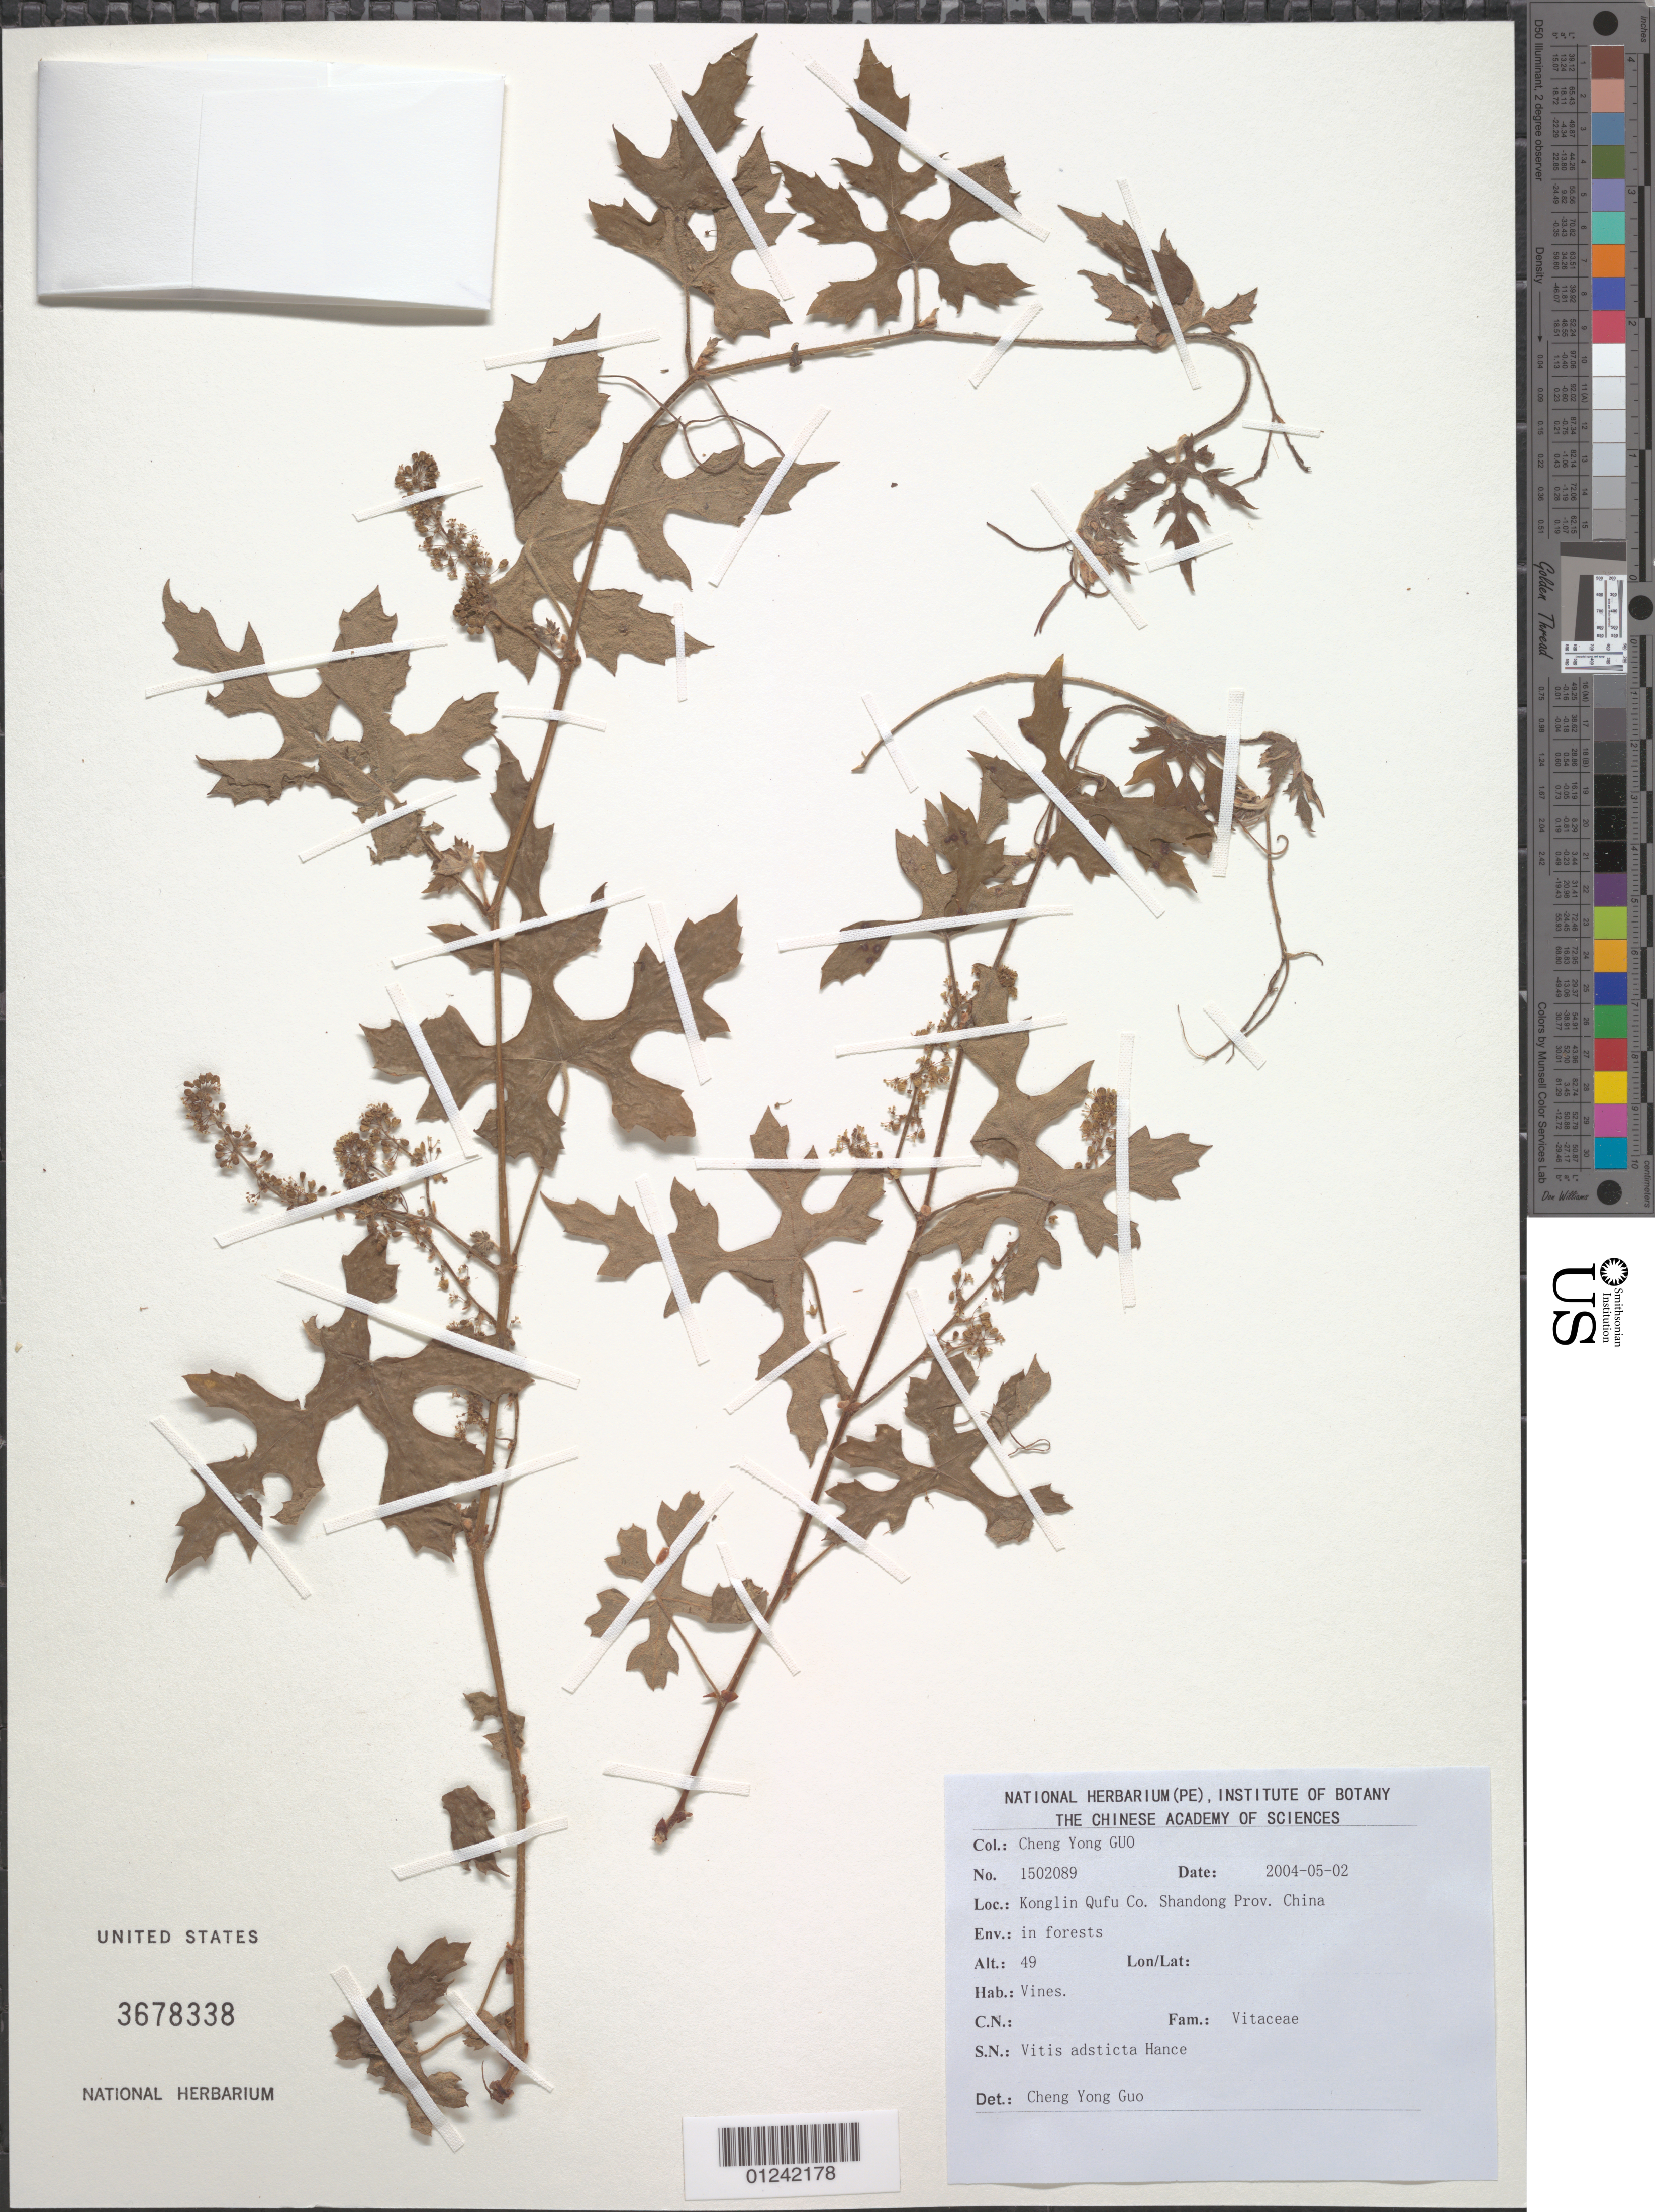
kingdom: Plantae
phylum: Tracheophyta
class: Magnoliopsida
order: Vitales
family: Vitaceae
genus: Vitis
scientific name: Vitis adstricta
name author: Hance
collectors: C. Y. Guo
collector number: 1502089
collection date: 2004-02-05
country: China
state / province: Shandong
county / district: Konglin Qufo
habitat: in forests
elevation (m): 49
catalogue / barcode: US 3678338